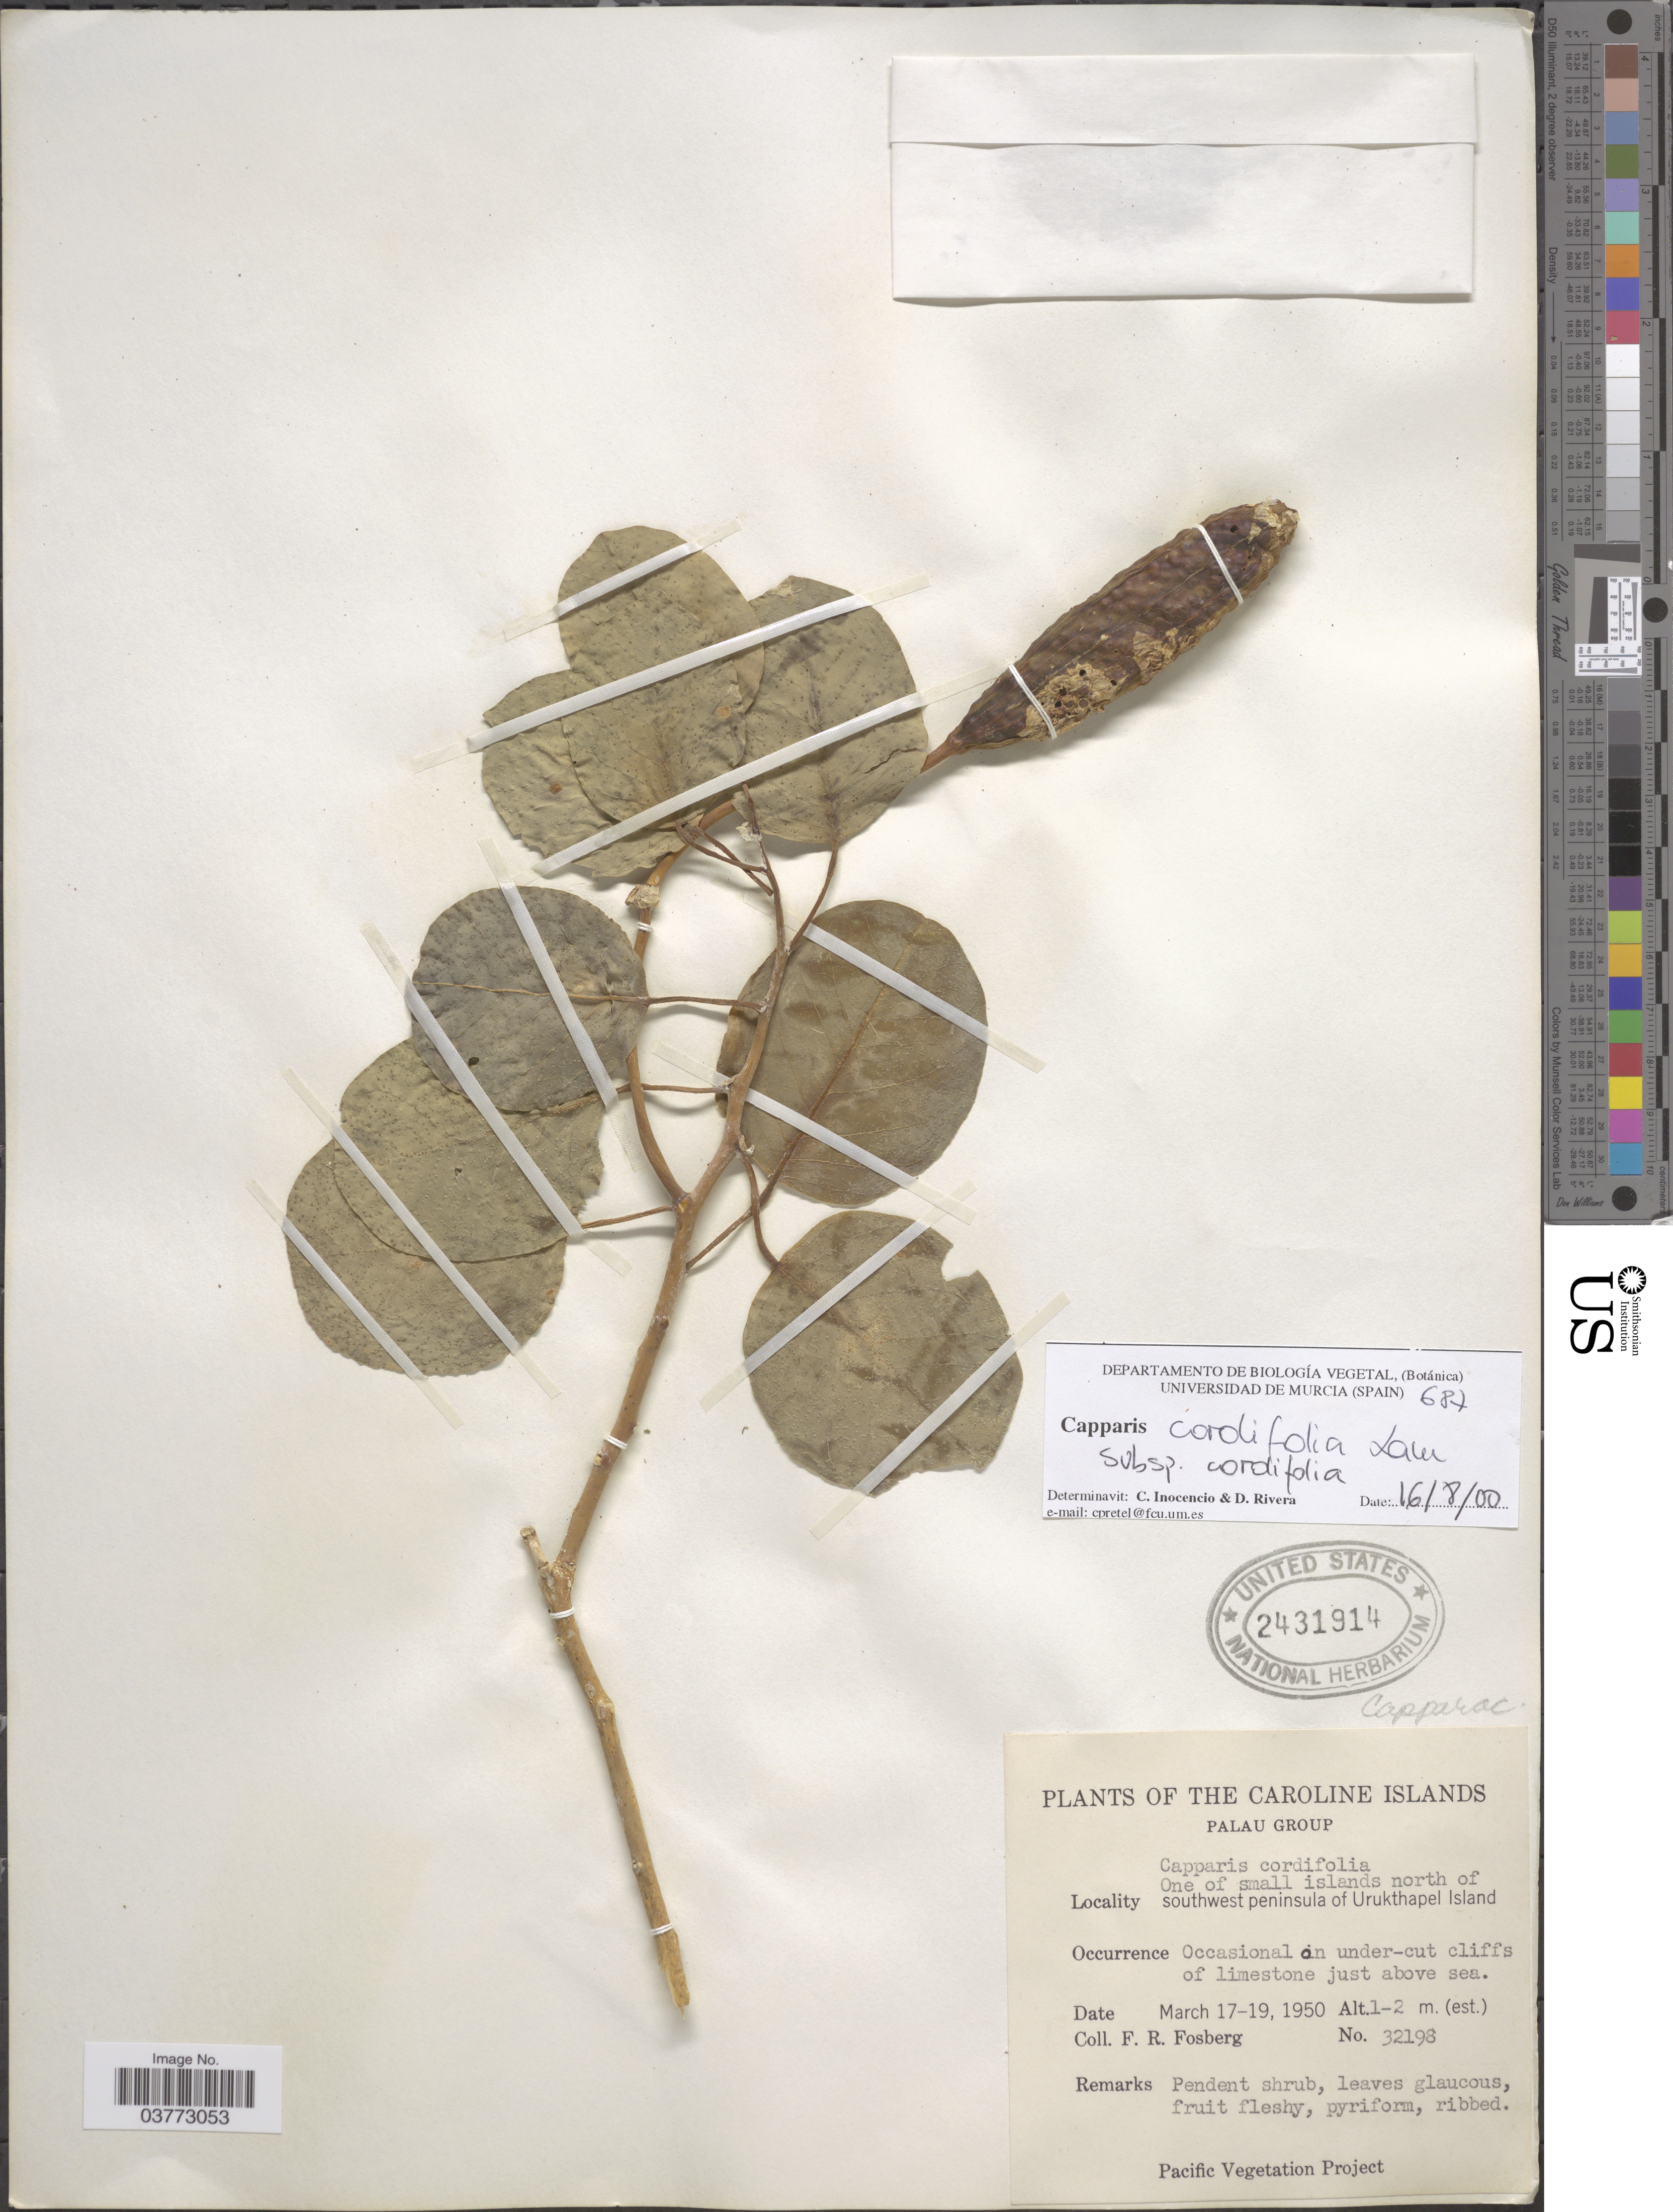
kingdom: Plantae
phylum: Tracheophyta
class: Magnoliopsida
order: Brassicales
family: Capparaceae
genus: Capparis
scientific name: Capparis spinosa subsp. cordifolia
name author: (Lam.) Fici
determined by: Wagner, W. L., (BOT), Smithsonian Institution - National Museum of Natural History (UNITED STATES)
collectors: F. R. Fosberg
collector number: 32198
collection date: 1950-03-17/1950-03-19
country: Palau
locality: The Caroline Islands. Palau Group. One of small islands north of southwest peninsula of Urukthapel Island.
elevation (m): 1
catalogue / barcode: US 2431914